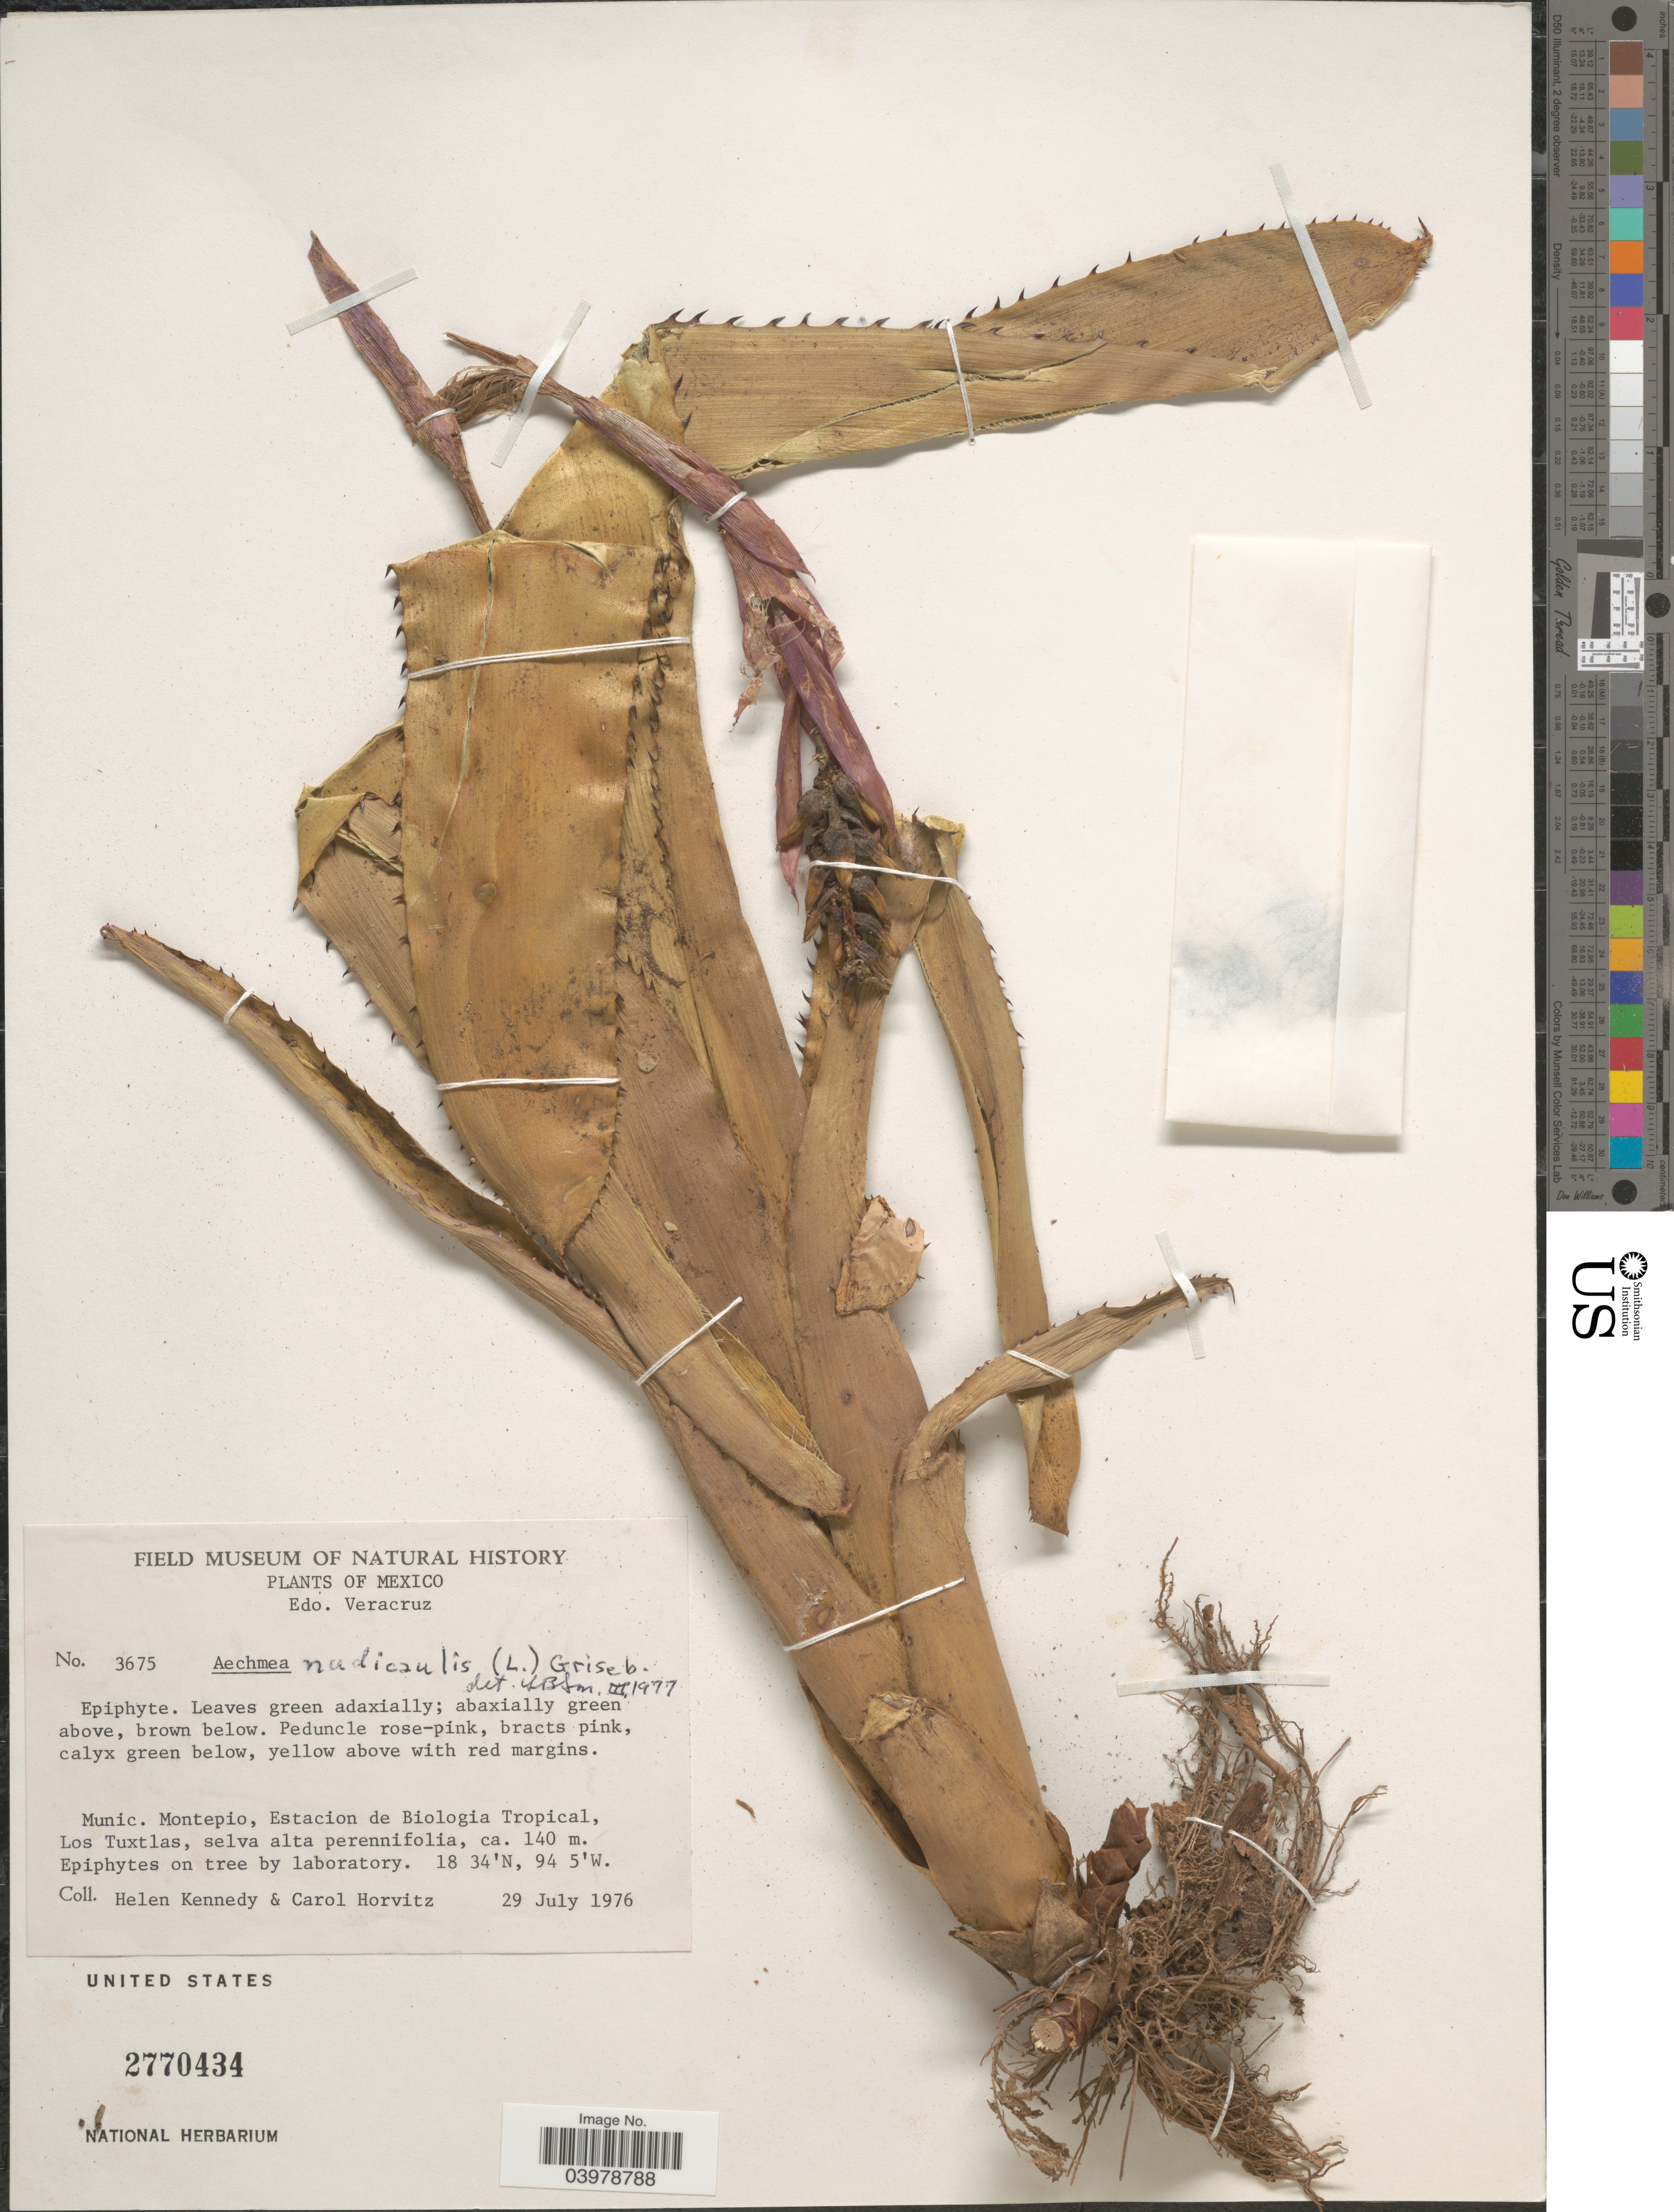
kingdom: Plantae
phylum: Tracheophyta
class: Liliopsida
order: Poales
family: Bromeliaceae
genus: Aechmea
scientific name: Aechmea nudicaulis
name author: (L.) Griseb.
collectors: H. Kennedy & C. Horvitz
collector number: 3675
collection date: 1976-07-29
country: Mexico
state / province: Veracruz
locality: Edo. Veracruz. Munic. Montepio, Estacion de Biologia Tropical, Los Tuxtlas.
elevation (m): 140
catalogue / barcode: US 2770434